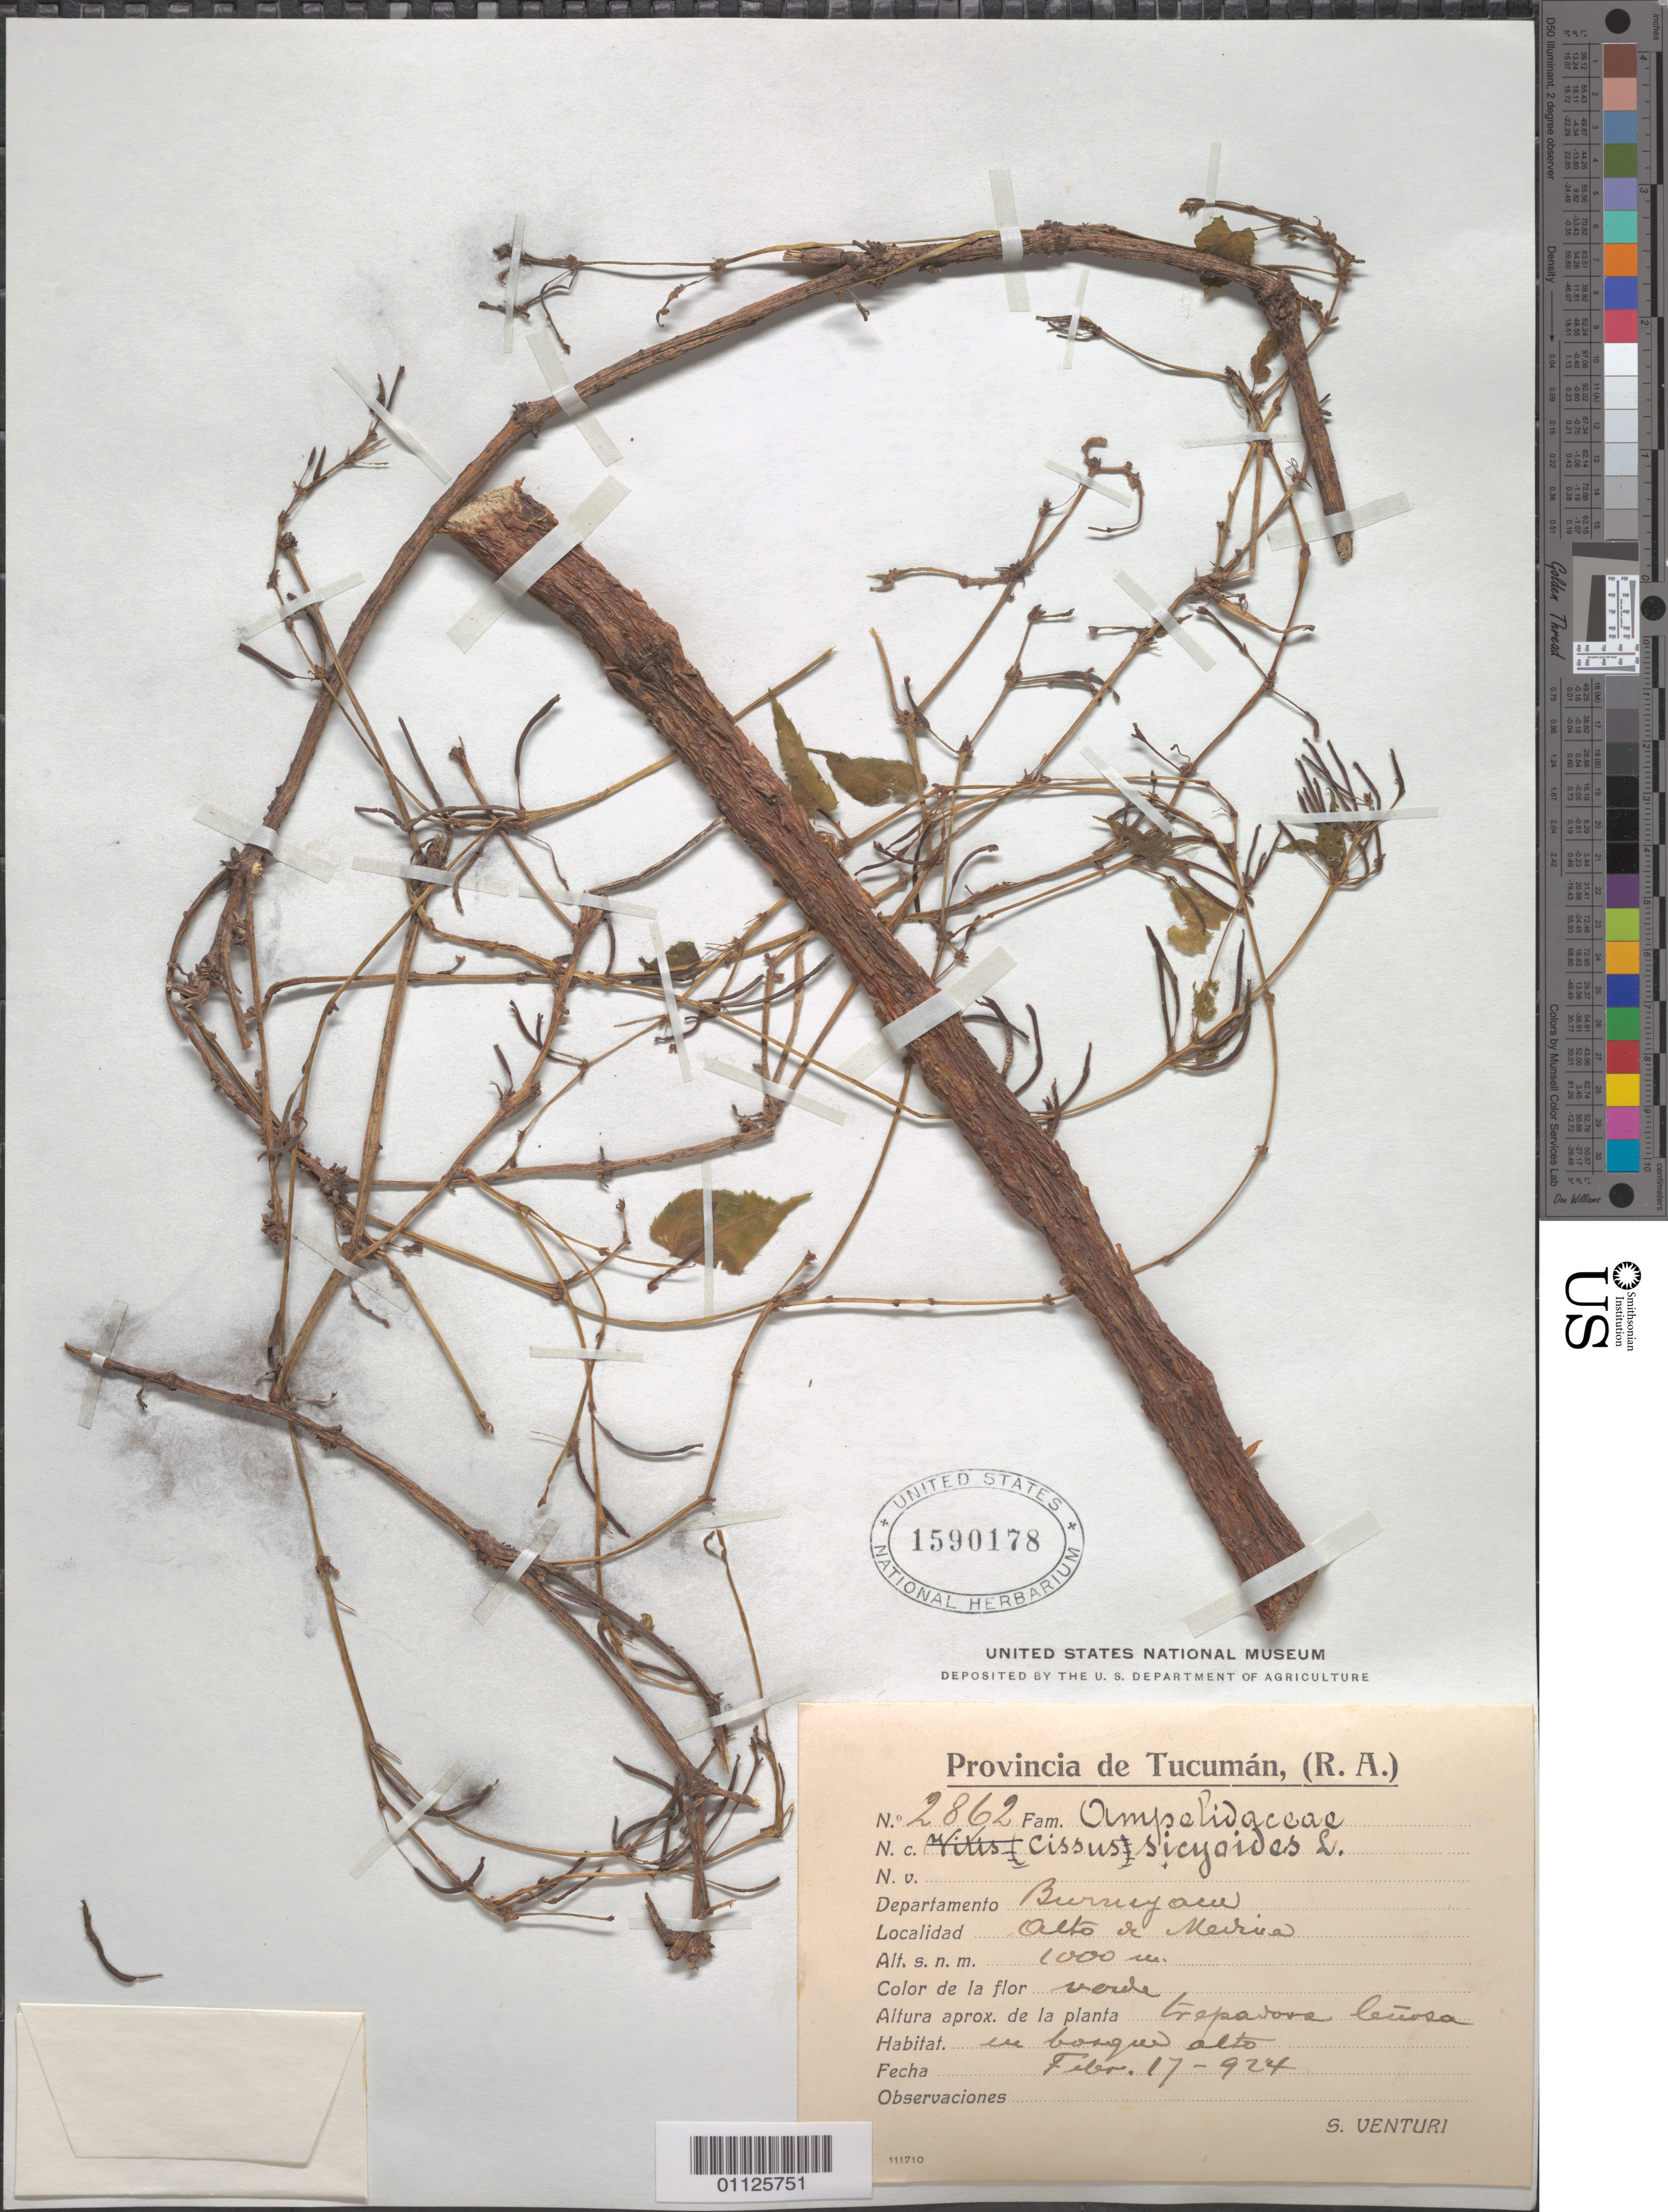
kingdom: Plantae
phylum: Tracheophyta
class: Magnoliopsida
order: Vitales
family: Vitaceae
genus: Cissus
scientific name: Cissus verticillata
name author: (L.) Nicolson & C.E. Jarvis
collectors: S. Venturi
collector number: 2862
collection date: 1924-02-17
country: Argentina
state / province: Tucumán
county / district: Burruyacú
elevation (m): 1200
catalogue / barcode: US 1590178